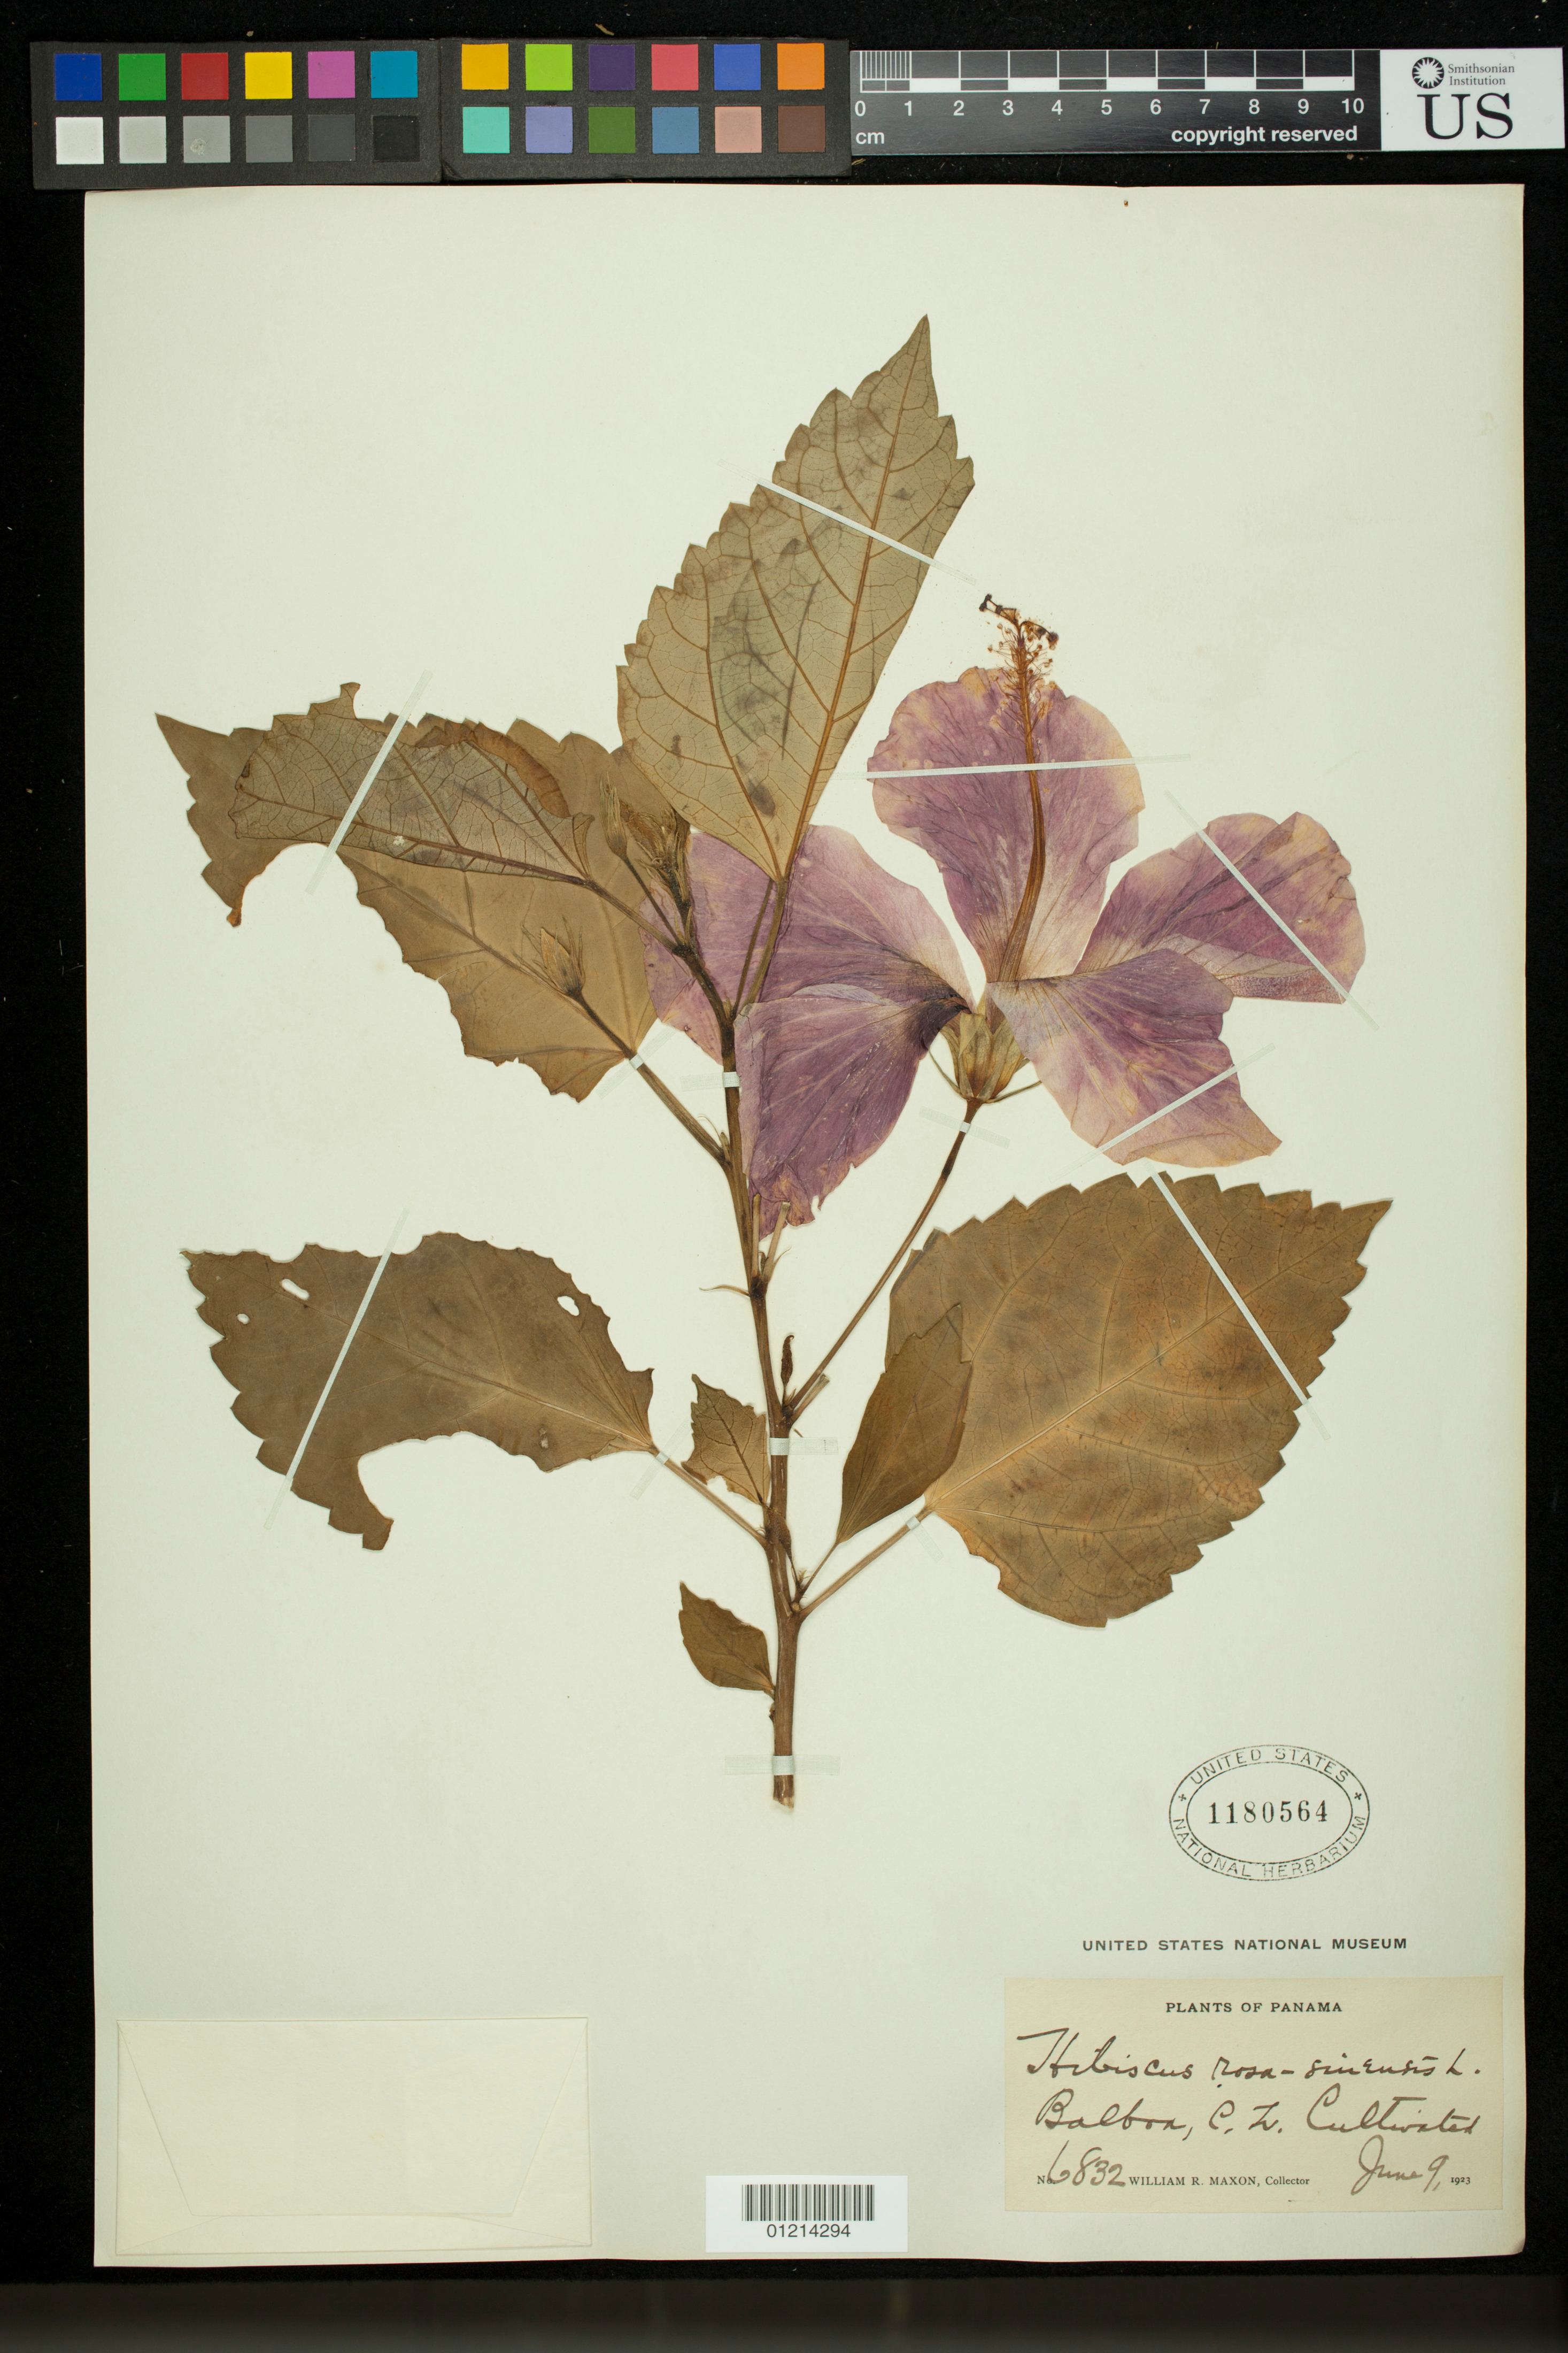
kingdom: Plantae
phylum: Tracheophyta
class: Magnoliopsida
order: Malvales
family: Malvaceae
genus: Hibiscus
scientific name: Hibiscus rosa-sinensis var. rosa-sinensis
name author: L.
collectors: W. R. Maxon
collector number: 6832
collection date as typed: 6/9/1923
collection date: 1923-06-09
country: Panama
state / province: Panamá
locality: Balboa, C.Z. Cultivated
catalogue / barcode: US 1180564